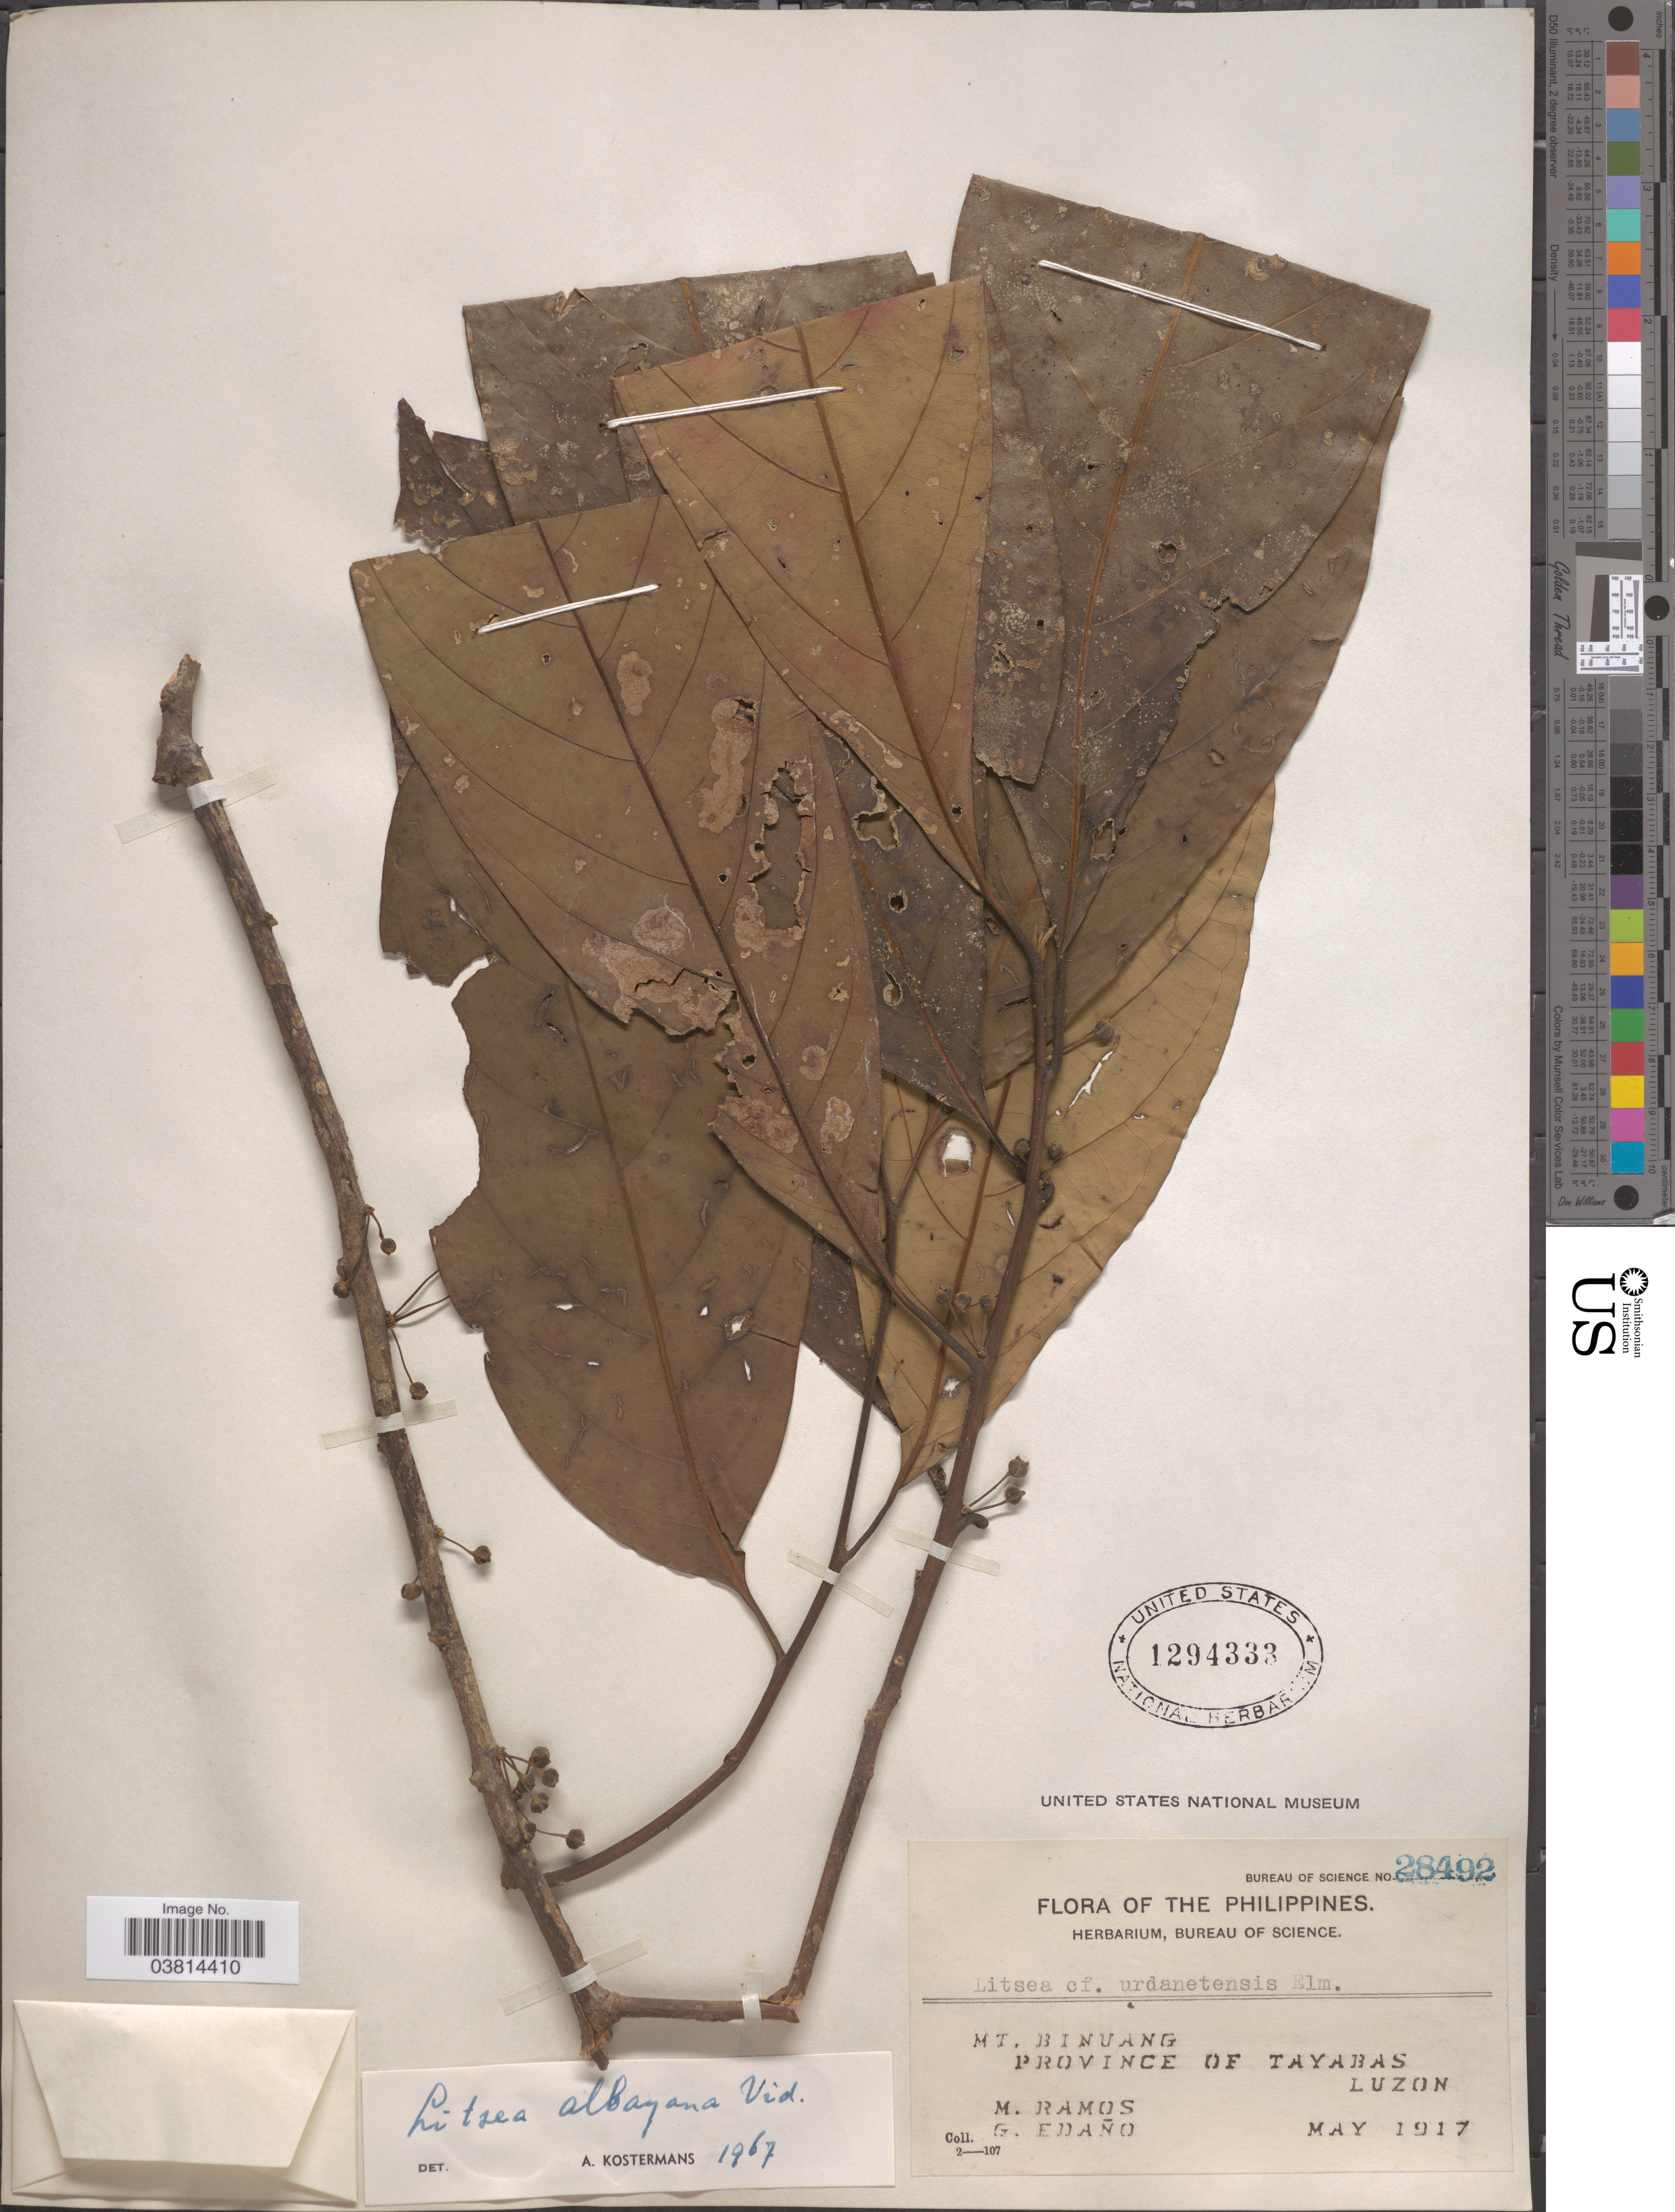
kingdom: Plantae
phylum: Tracheophyta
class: Magnoliopsida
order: Laurales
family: Lauraceae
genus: Litsea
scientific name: Litsea albayana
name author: S. Vidal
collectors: M. Ramos & G. Edaño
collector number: Bureau of Science 28492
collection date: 1917-05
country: Philippines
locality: Mt. Binuang. Province of Tayabos.Luzon.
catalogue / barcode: US 1294333